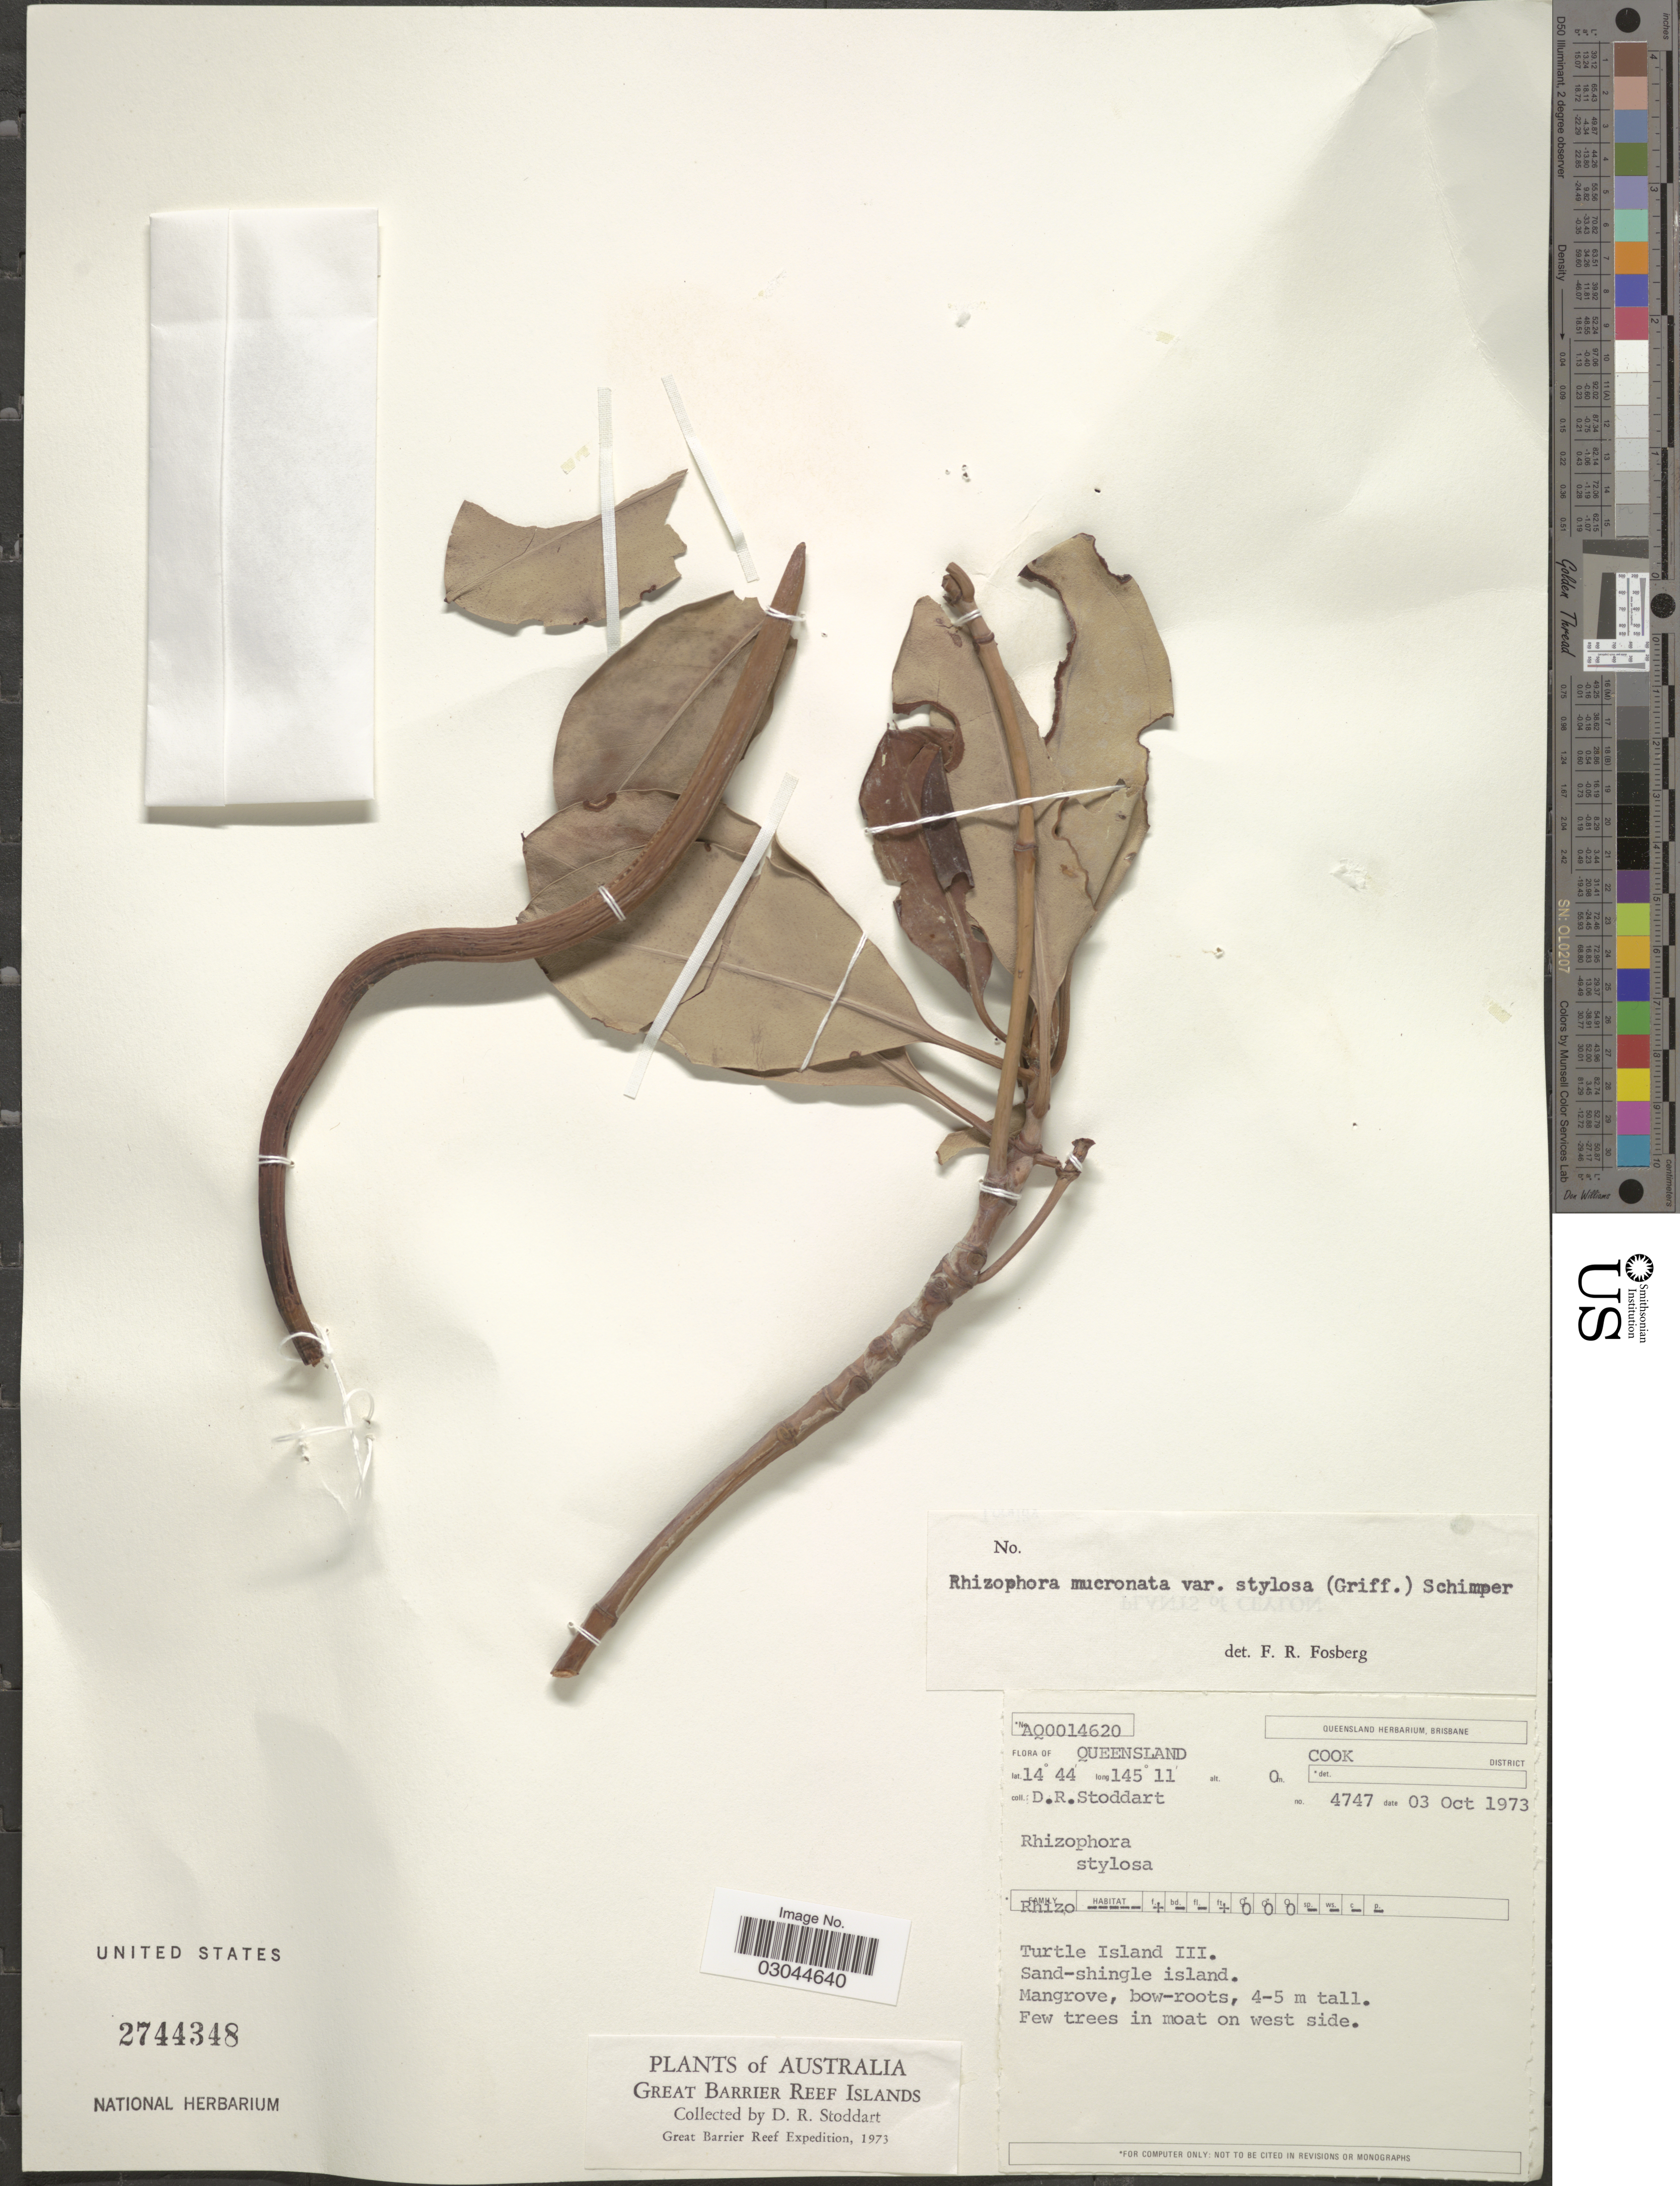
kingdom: Plantae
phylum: Tracheophyta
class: Magnoliopsida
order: Malpighiales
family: Rhizophoraceae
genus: Rhizophora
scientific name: Rhizophora mucronata var. stylosa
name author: Lam.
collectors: D. R. Stoddart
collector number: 4747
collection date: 1973-10-03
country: Australia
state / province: Queensland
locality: Great Barrier Reef Islands. Queensland. Cook District. Turtle Island III. Sand-shingle island. Mangrove, bow-roots.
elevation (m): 0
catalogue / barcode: US 2744348